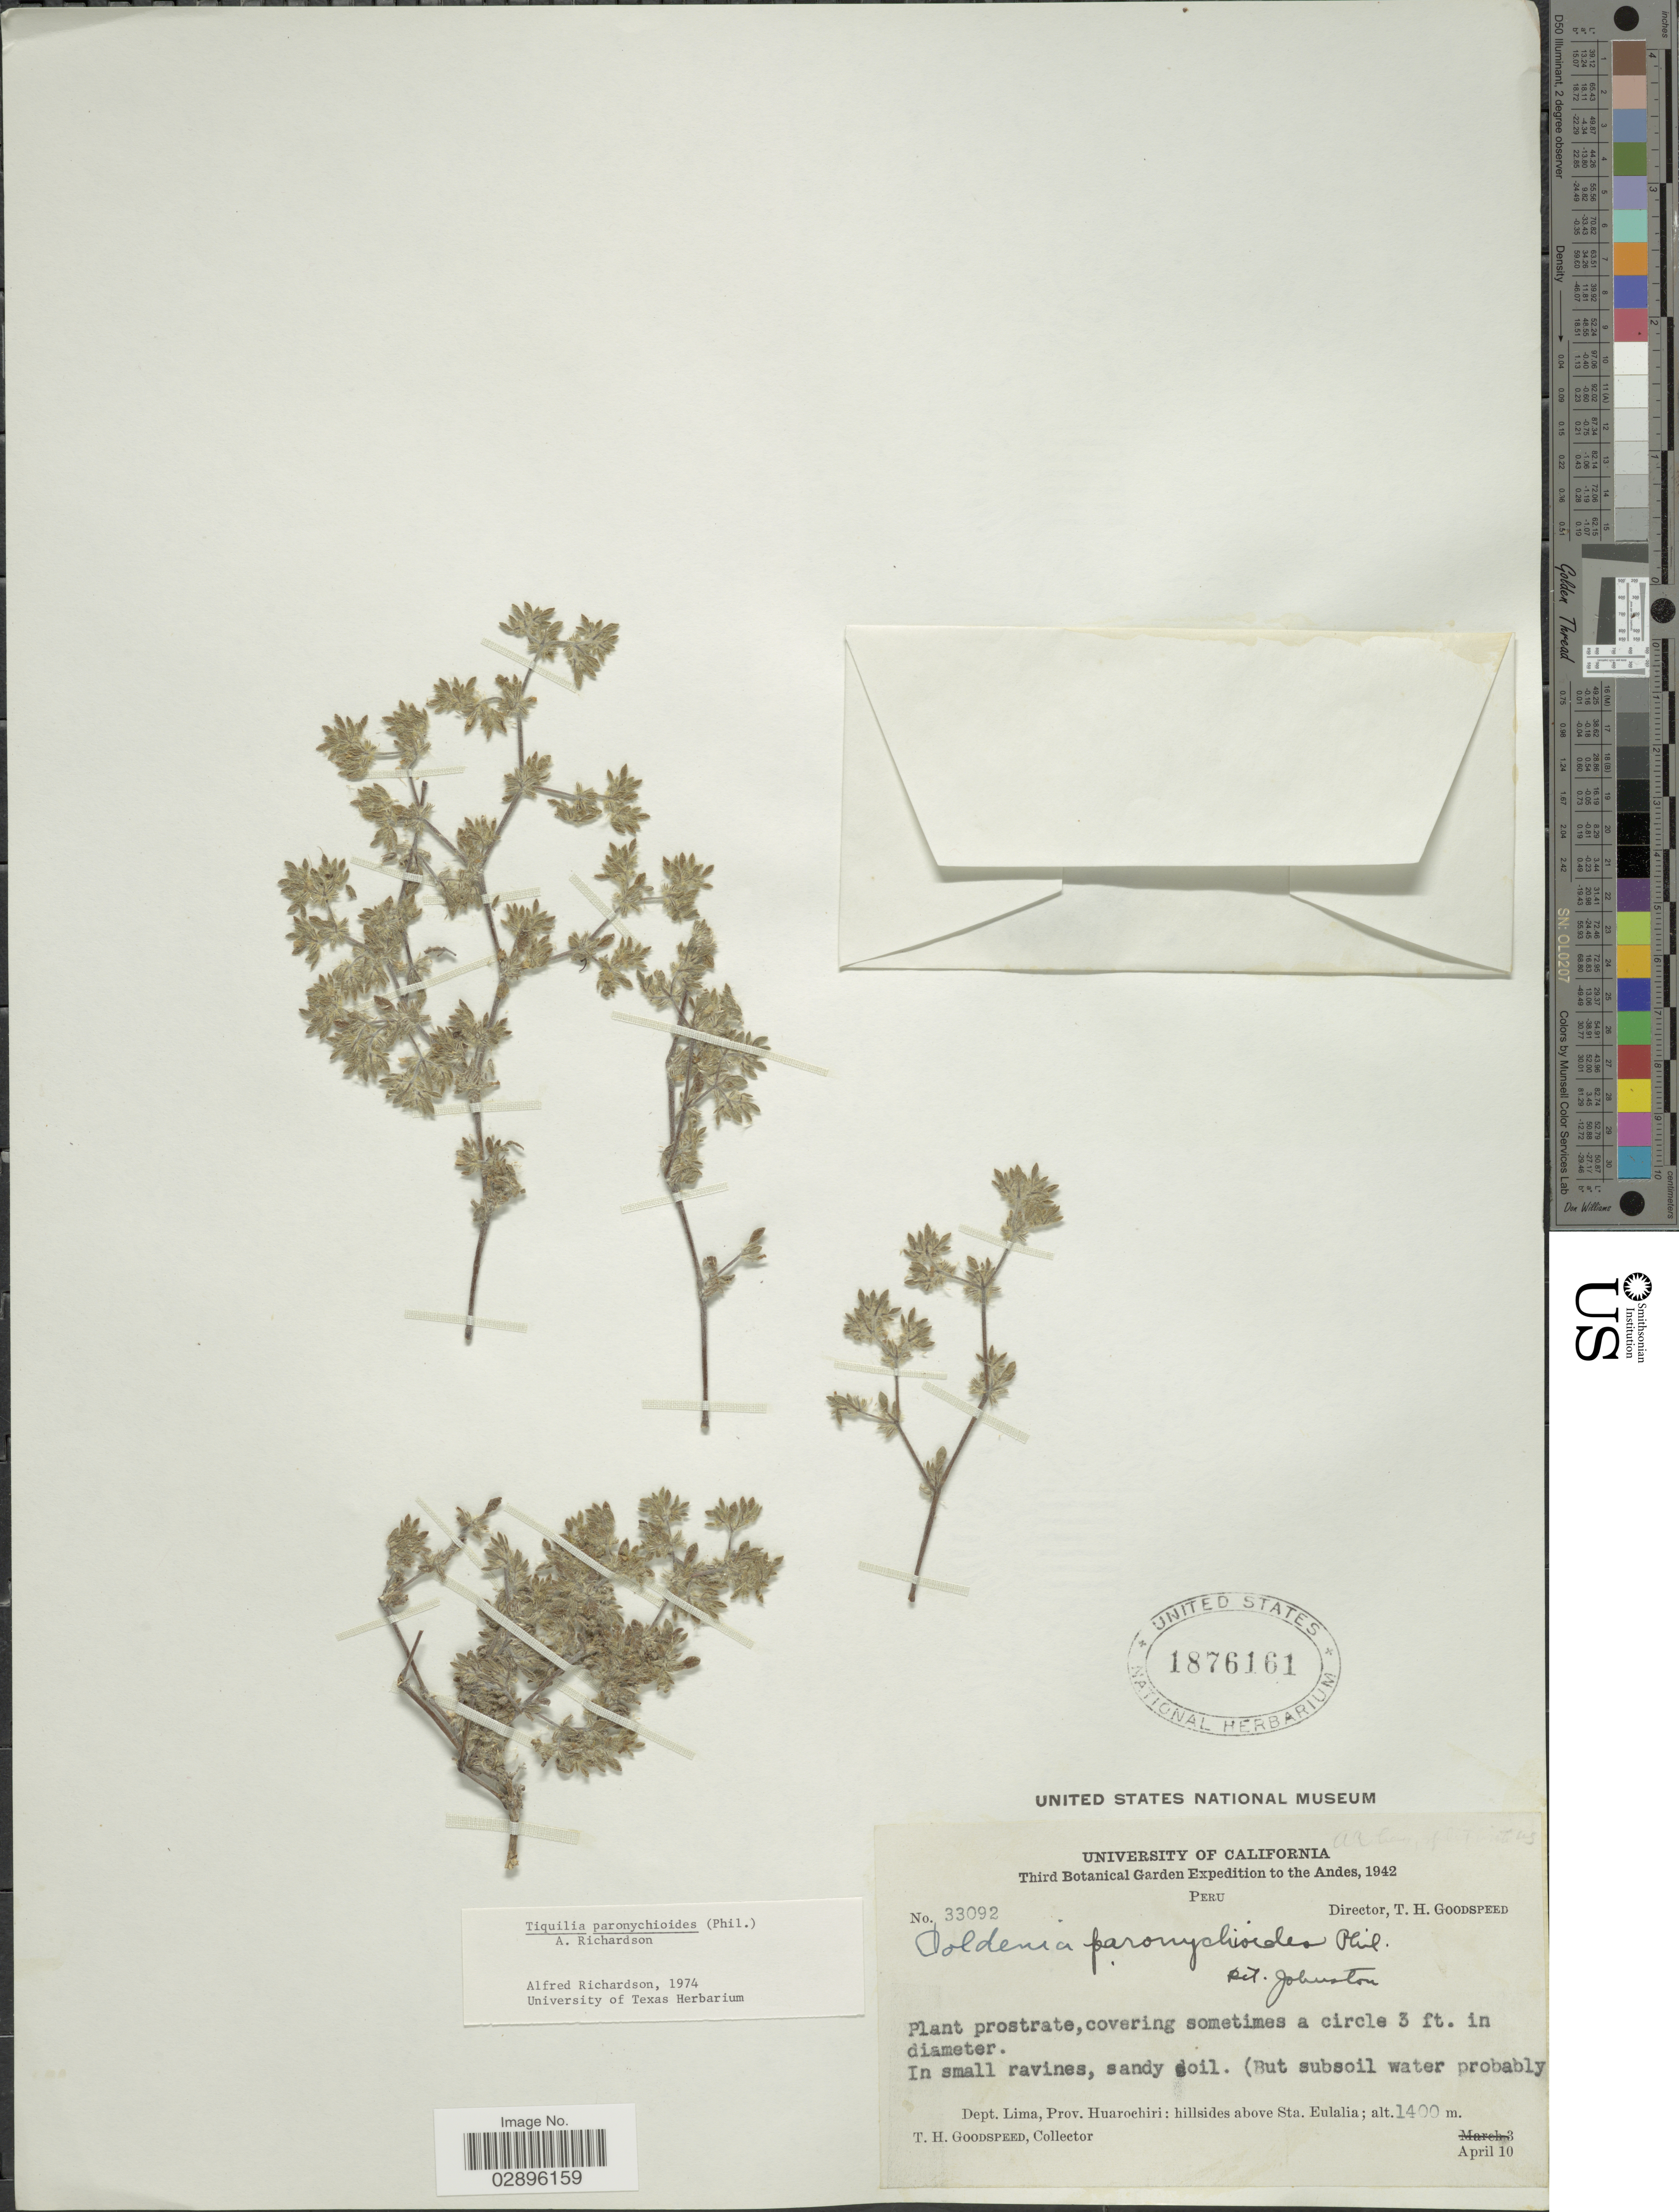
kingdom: Plantae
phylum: Tracheophyta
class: Magnoliopsida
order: Boraginales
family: Ehretiaceae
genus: Tiquilia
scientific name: Tiquilia paronychioides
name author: (Phil.) A.T. Richardson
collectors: T. Goodspeed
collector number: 33092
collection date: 1942-04-10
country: Peru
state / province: Lima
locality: Dept. Lima, Prov. Huarochiri: hillsides above Sta. Eulalia.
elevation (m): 1400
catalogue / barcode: US 1876161